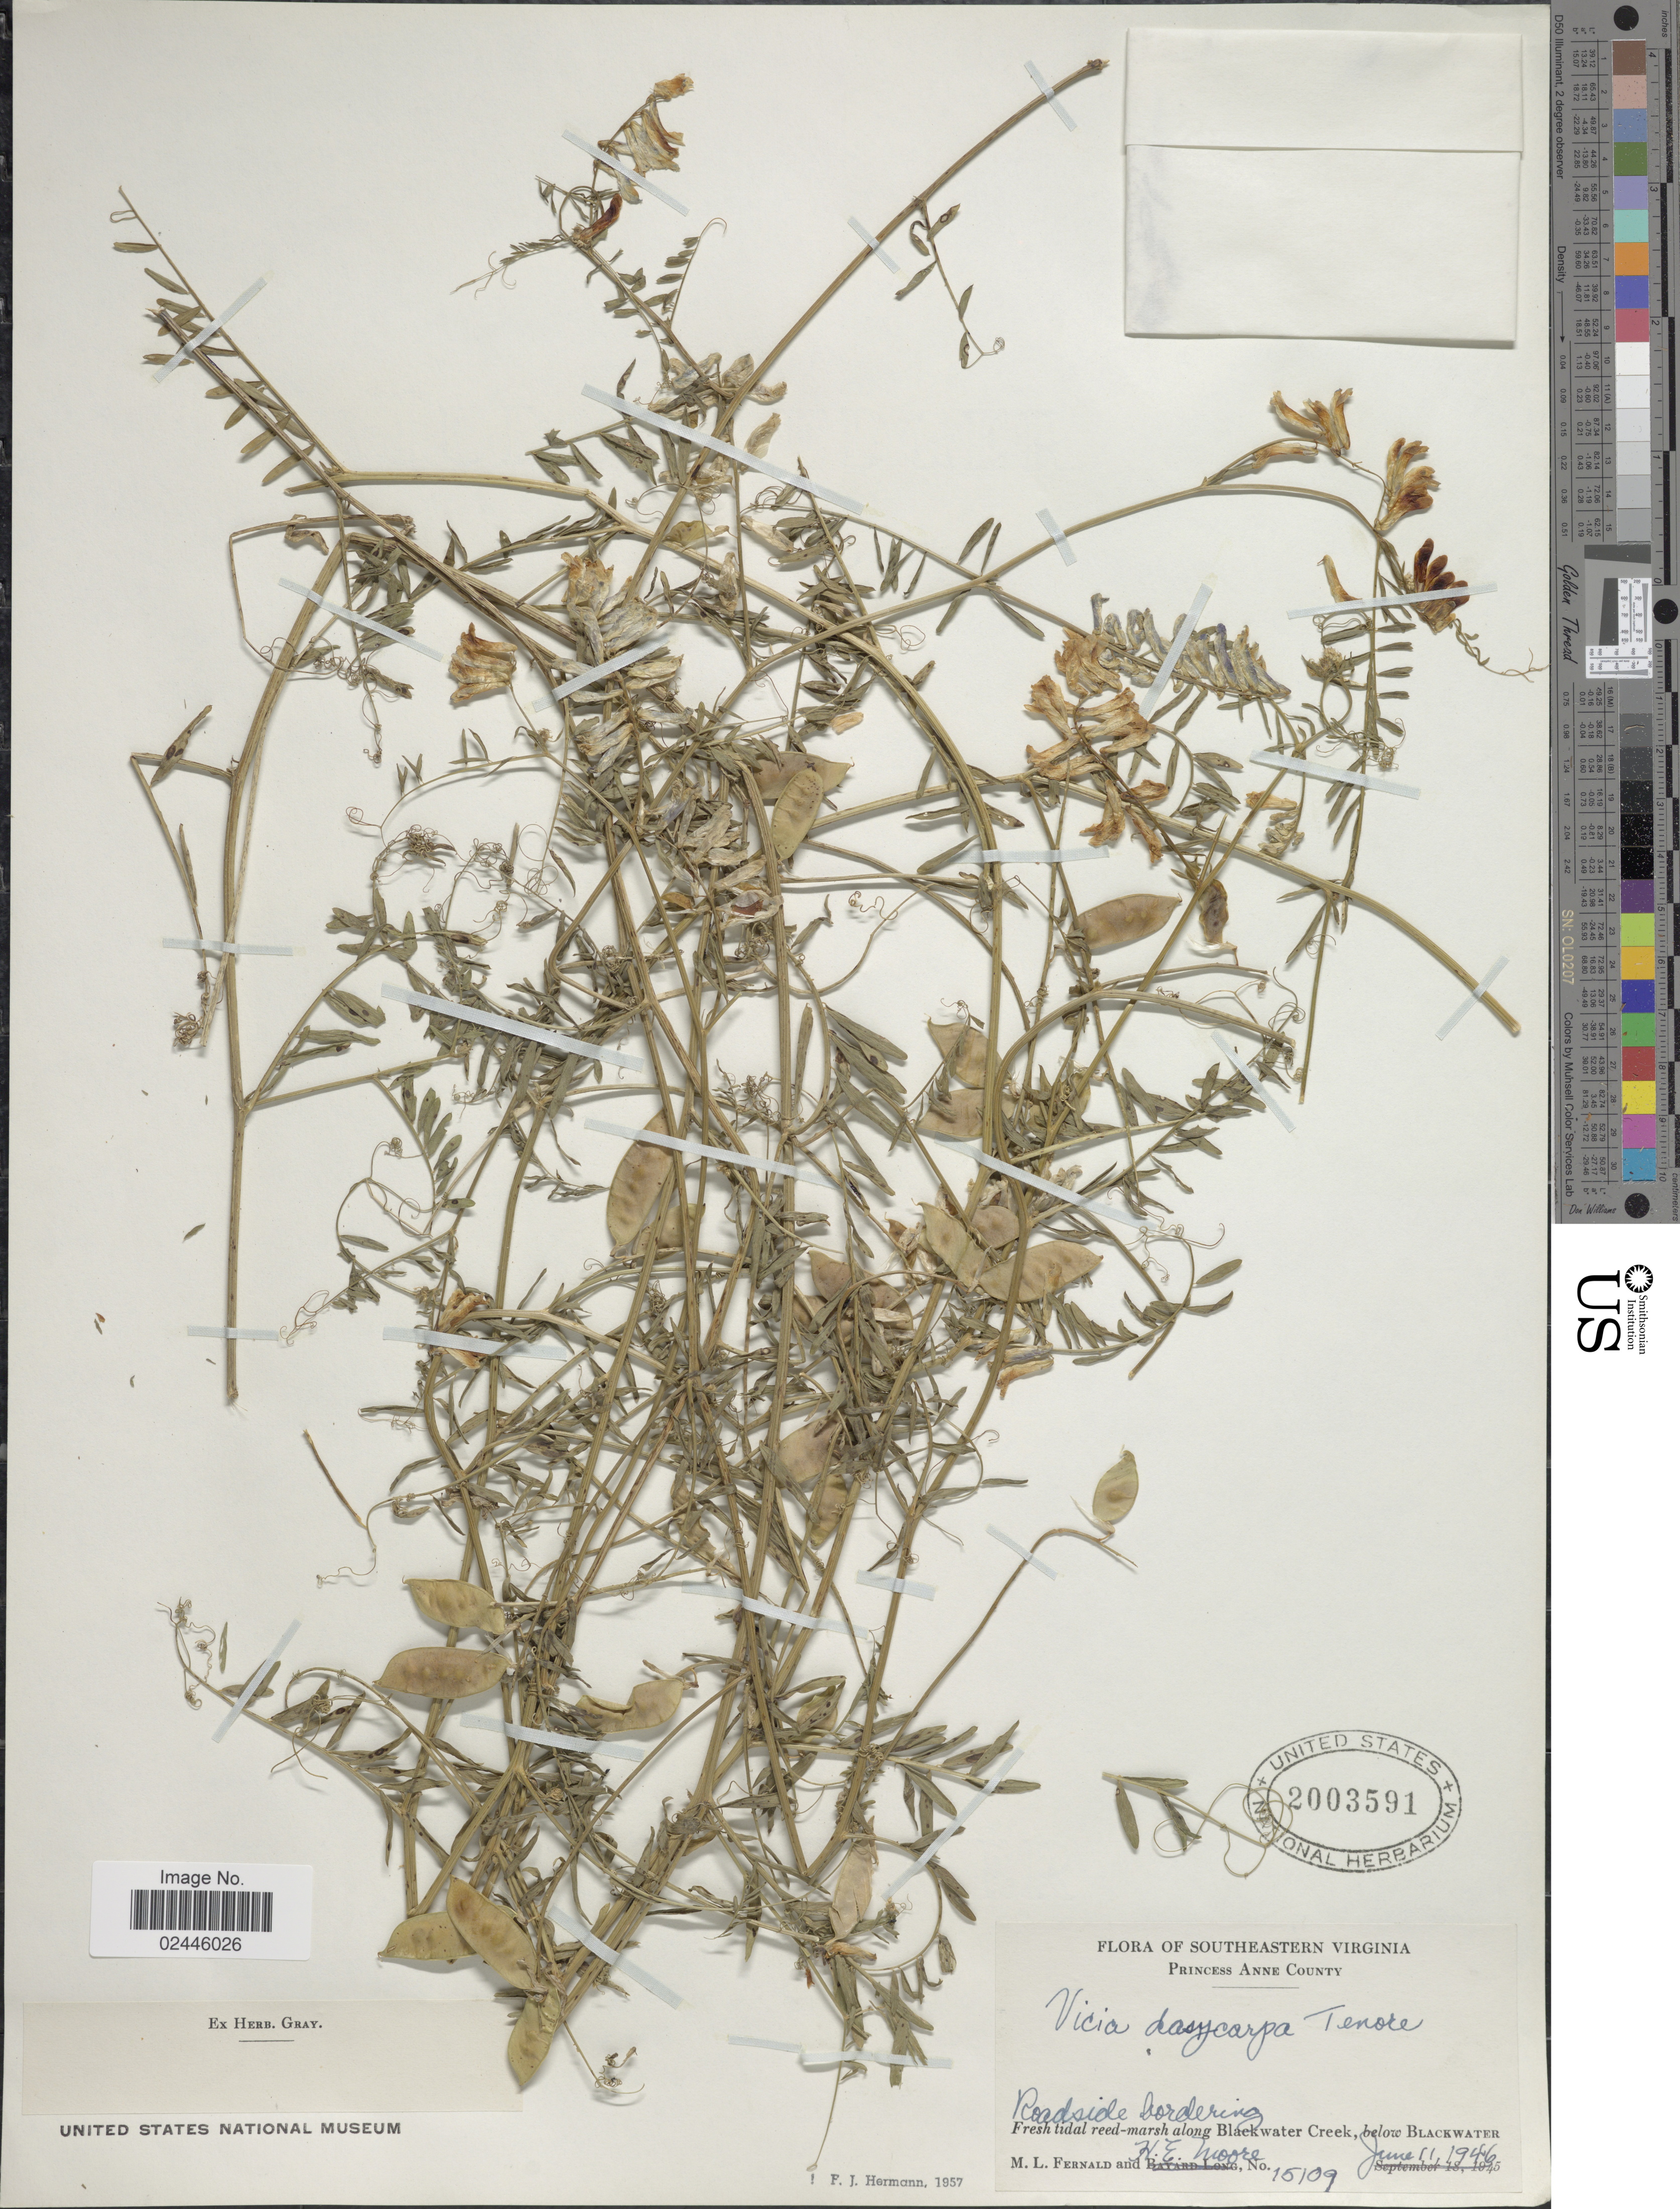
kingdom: Plantae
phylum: Tracheophyta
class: Magnoliopsida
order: Fabales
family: Fabaceae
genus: Vicia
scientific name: Vicia dasycarpa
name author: Ten.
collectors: M. L. Fernald & H. Moore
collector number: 15109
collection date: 1946-06-11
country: United States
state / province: Virginia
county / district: City of Virginia Beach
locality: Southeastern Virginia, Princess Anne (=historic county name) County, roadside bordering, along Blackwater Creek, below Blackwater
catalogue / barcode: US 2003591